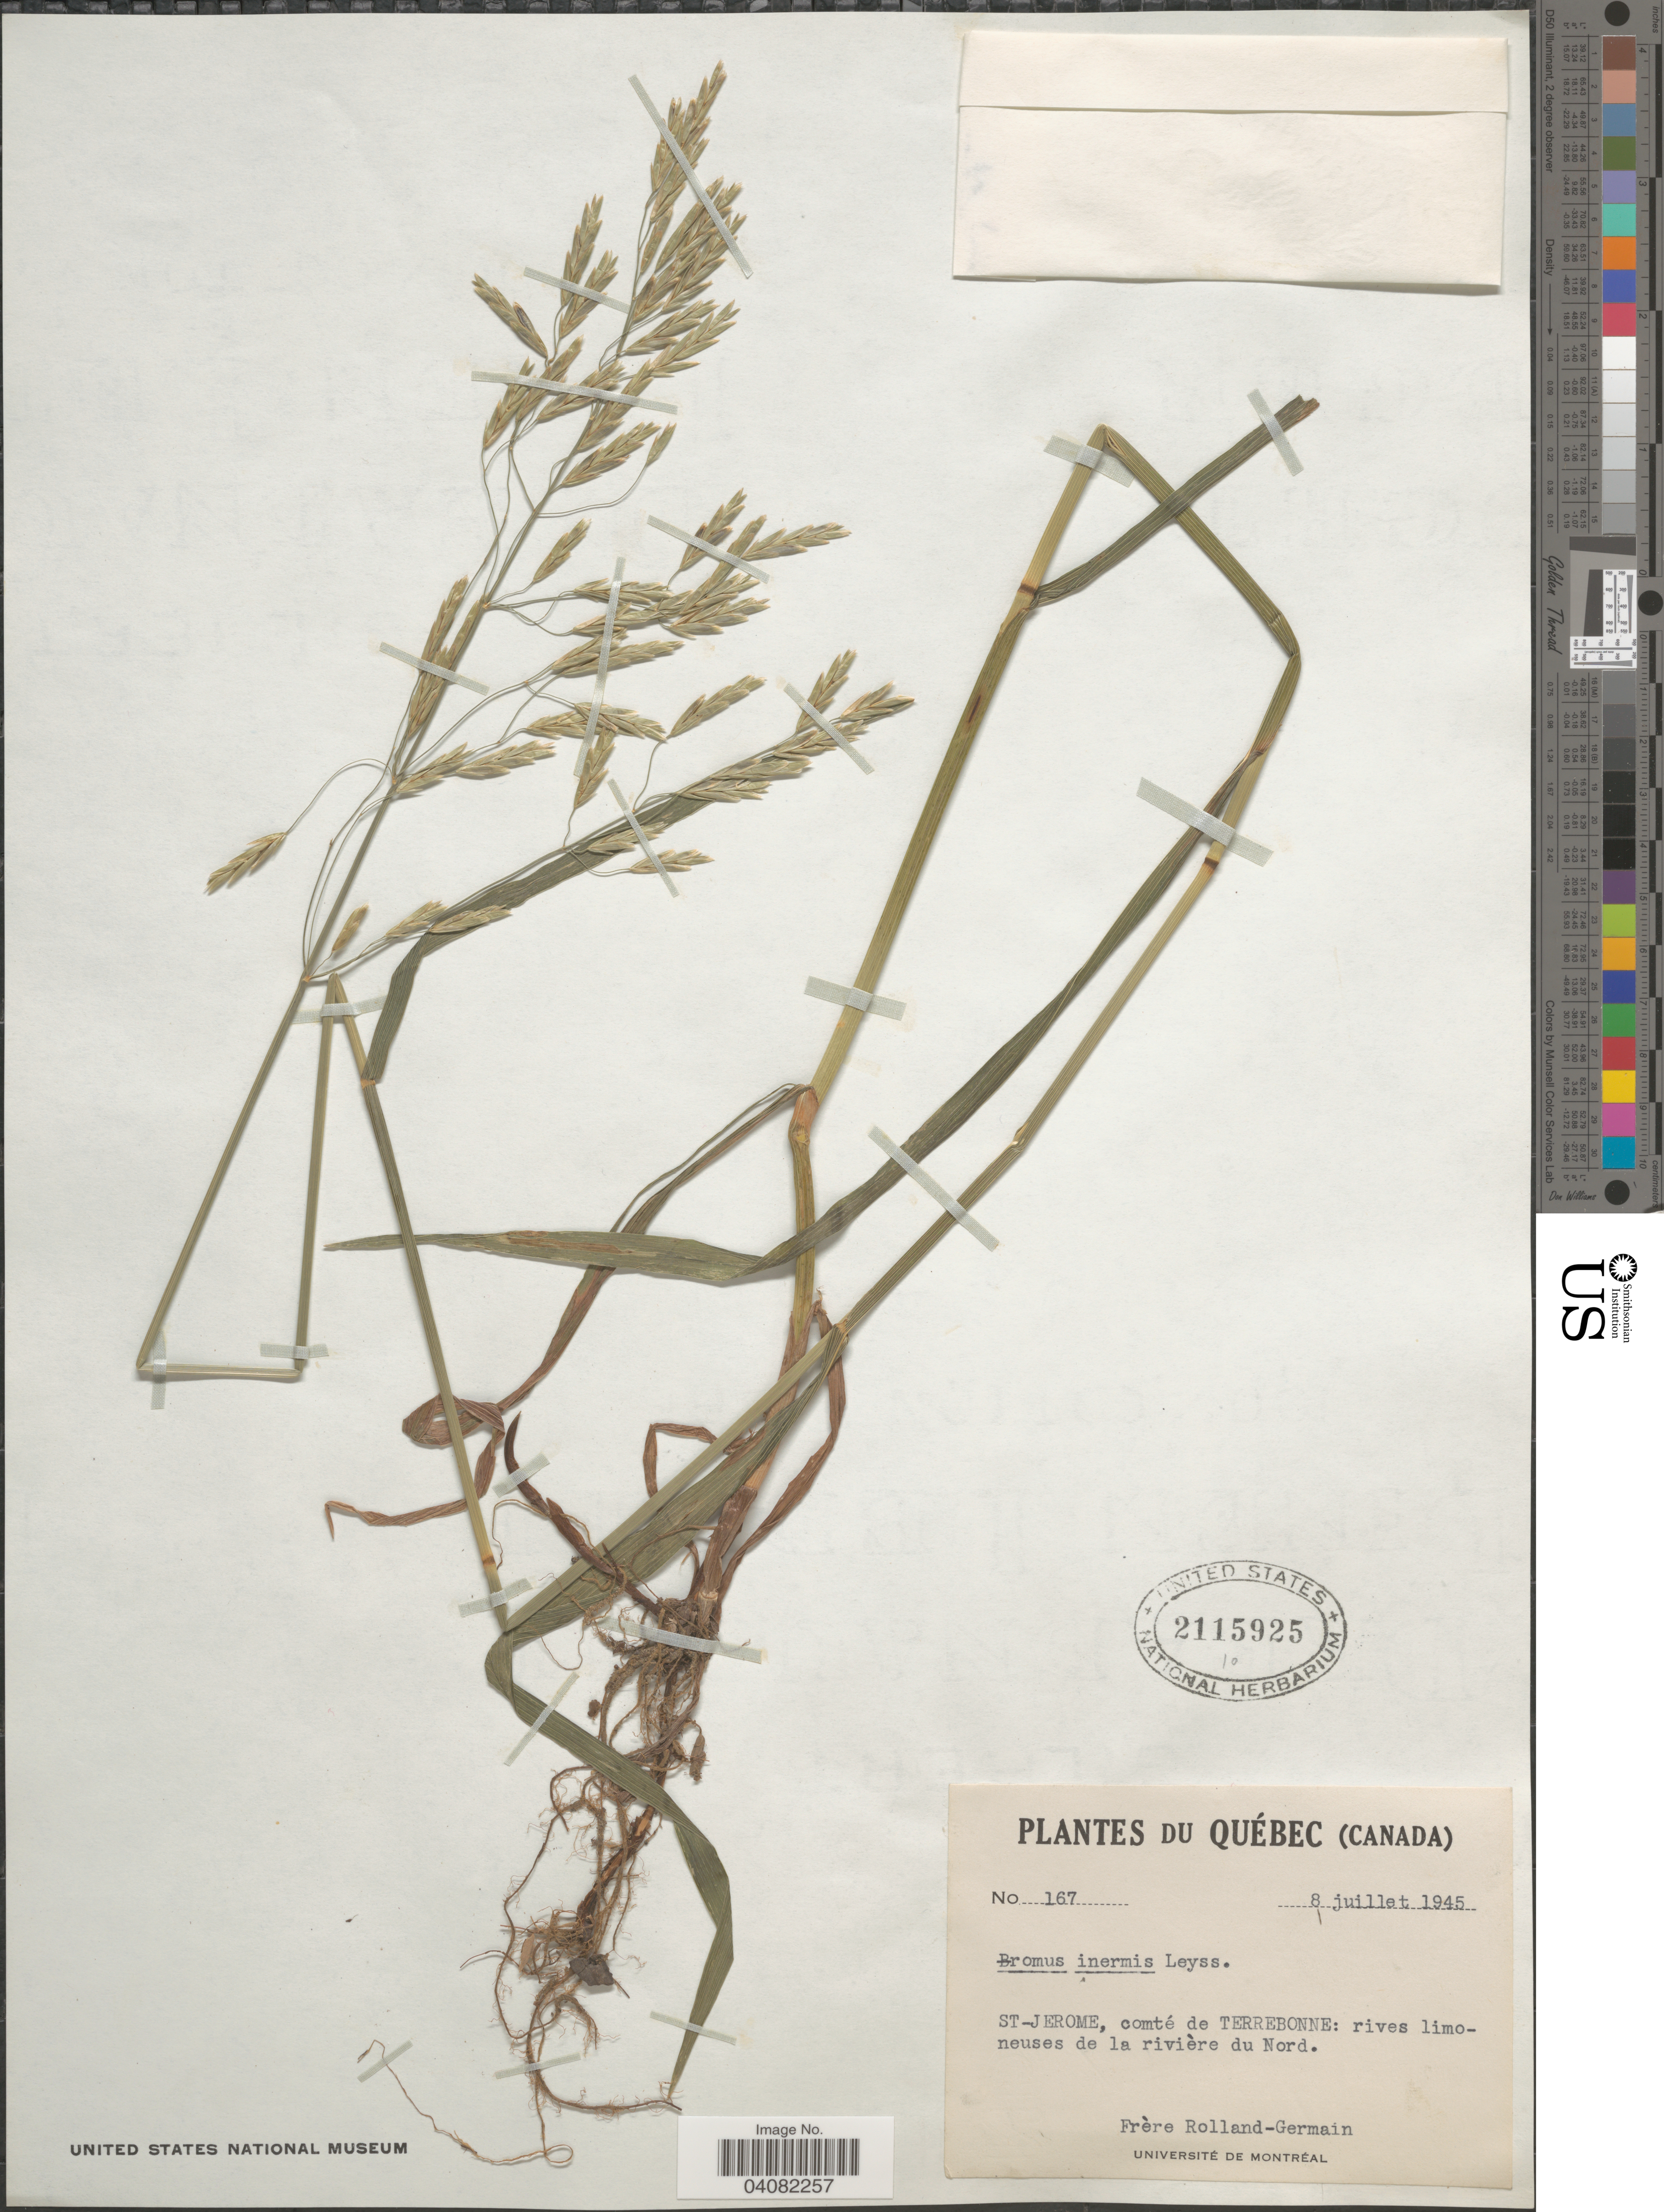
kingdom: Plantae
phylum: Tracheophyta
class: Liliopsida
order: Poales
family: Poaceae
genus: Bromus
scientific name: Bromus inermis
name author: Leyss.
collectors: Rolland-Germain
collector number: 167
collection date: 1945-07-08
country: Canada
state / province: Quebec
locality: St-Jerome, comté de Terrebonne: rives limoneuses de la rivière du Nord.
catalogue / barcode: US 2115925